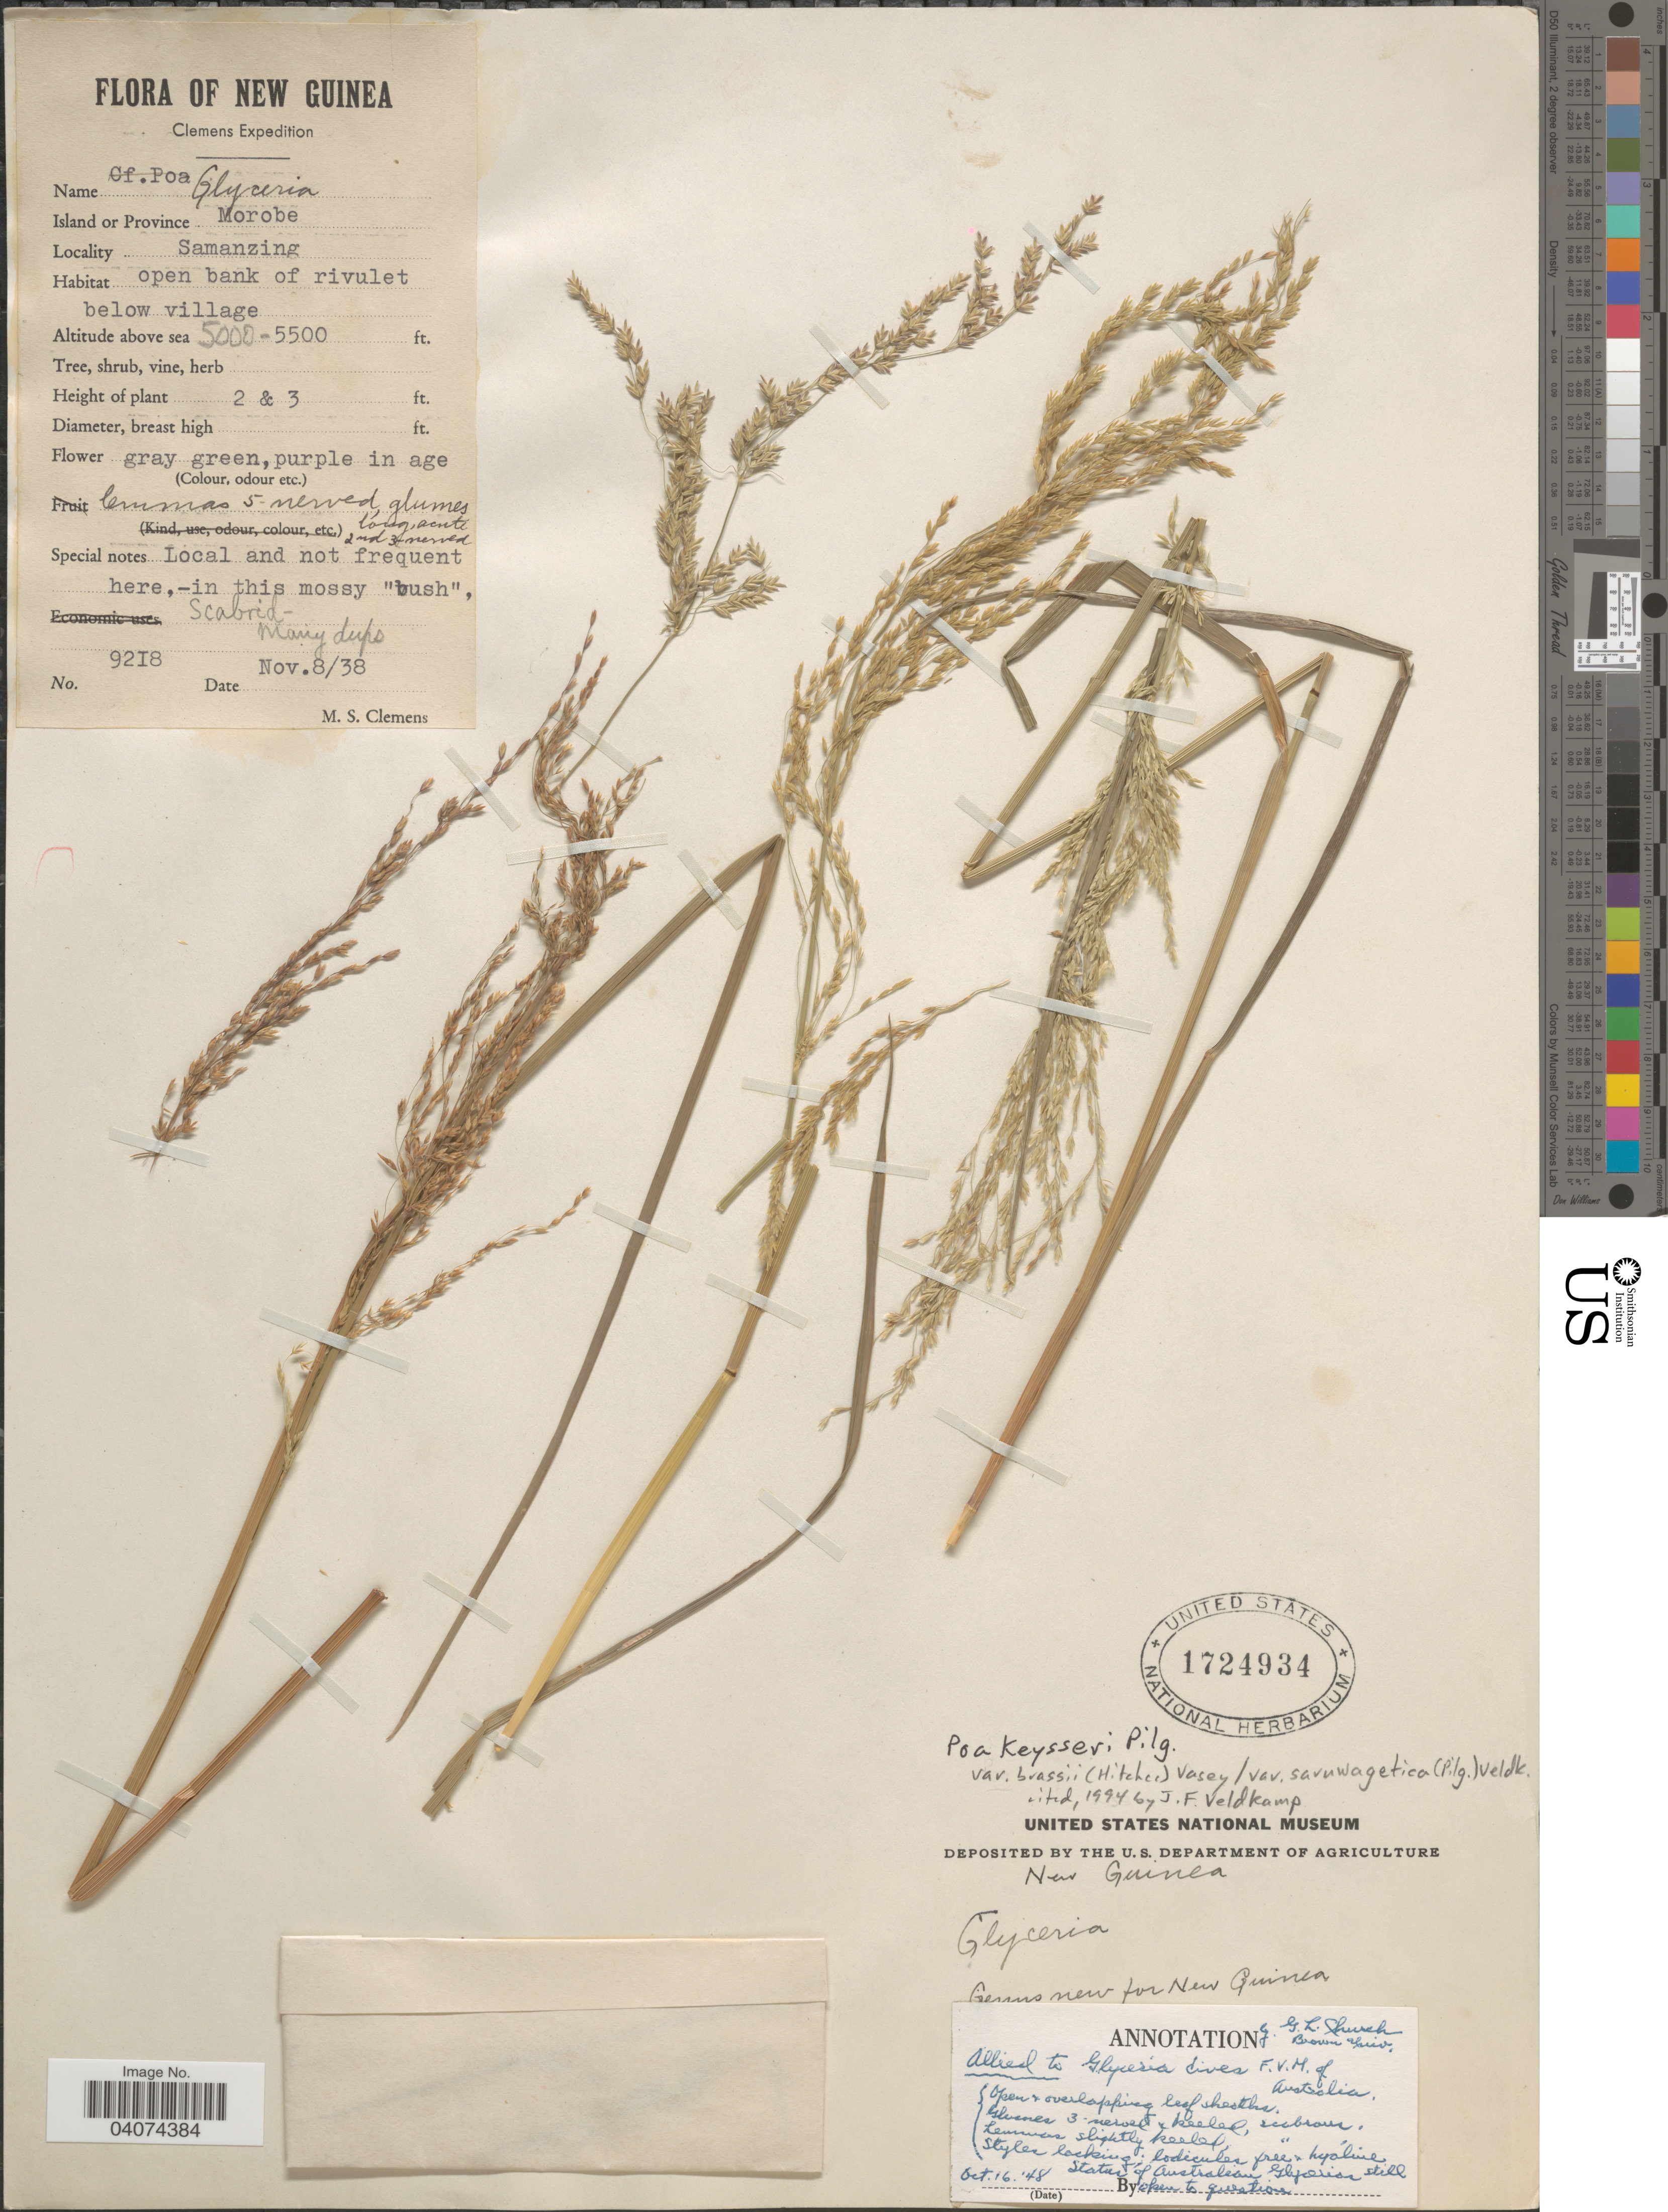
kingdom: Plantae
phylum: Tracheophyta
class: Liliopsida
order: Poales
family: Poaceae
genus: Poa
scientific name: Poa keysseri subsp. brassii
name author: (Hitchc.) Veldkamp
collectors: M. S. Clemens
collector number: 9218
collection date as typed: Transcribed d/m/y: 8/11/38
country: Papua New Guinea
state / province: Morobe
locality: New Guinea. Samanzing. Open bank of rivulet below village.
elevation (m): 1524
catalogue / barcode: US 1724934